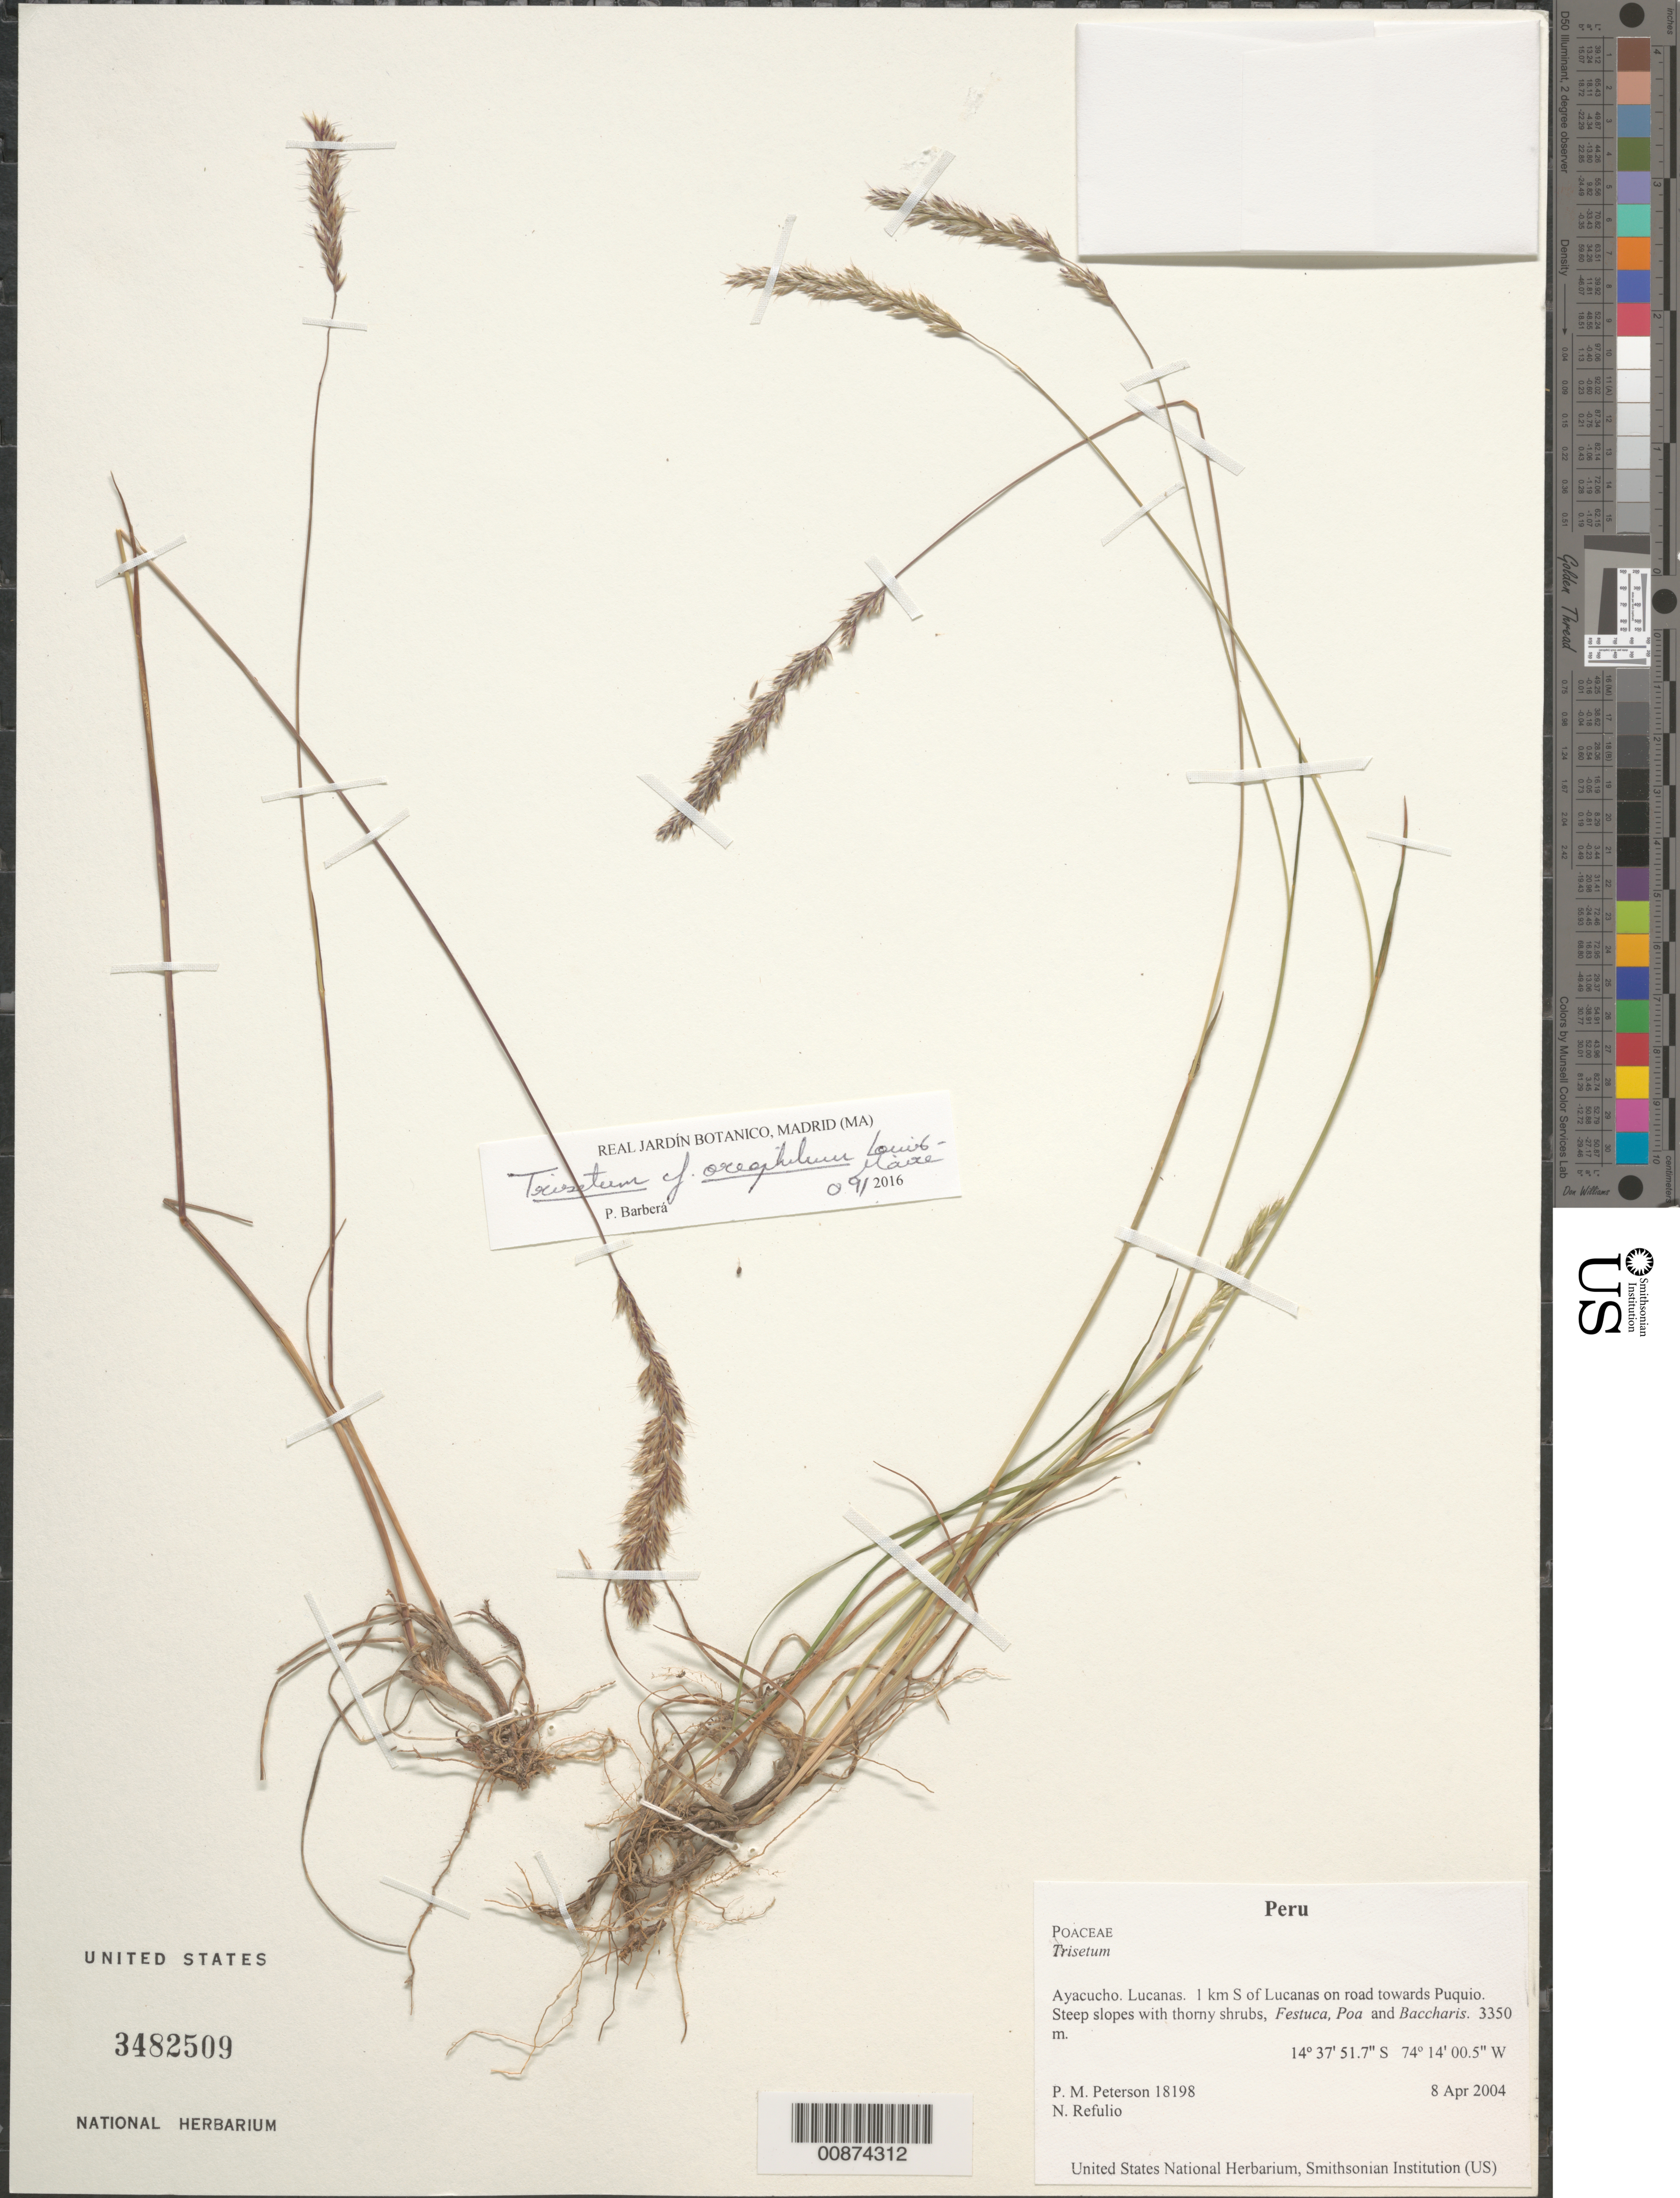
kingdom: Plantae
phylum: Tracheophyta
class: Liliopsida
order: Poales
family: Poaceae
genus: Koeleria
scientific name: Koeleria oreophila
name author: (Louis-Marie) Barberá et al.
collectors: P. M. Peterson & N. Refulio-Rodríguez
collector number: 18198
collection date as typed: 08 Apr 2004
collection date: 2004-04-08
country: Peru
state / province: Ayacucho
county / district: Lucanas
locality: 1 km S of Lucanas on road towards Puquio. Steep slopes with thorny shrubs, Festuca, Poa and Baccharis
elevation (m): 3350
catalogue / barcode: US 3482509